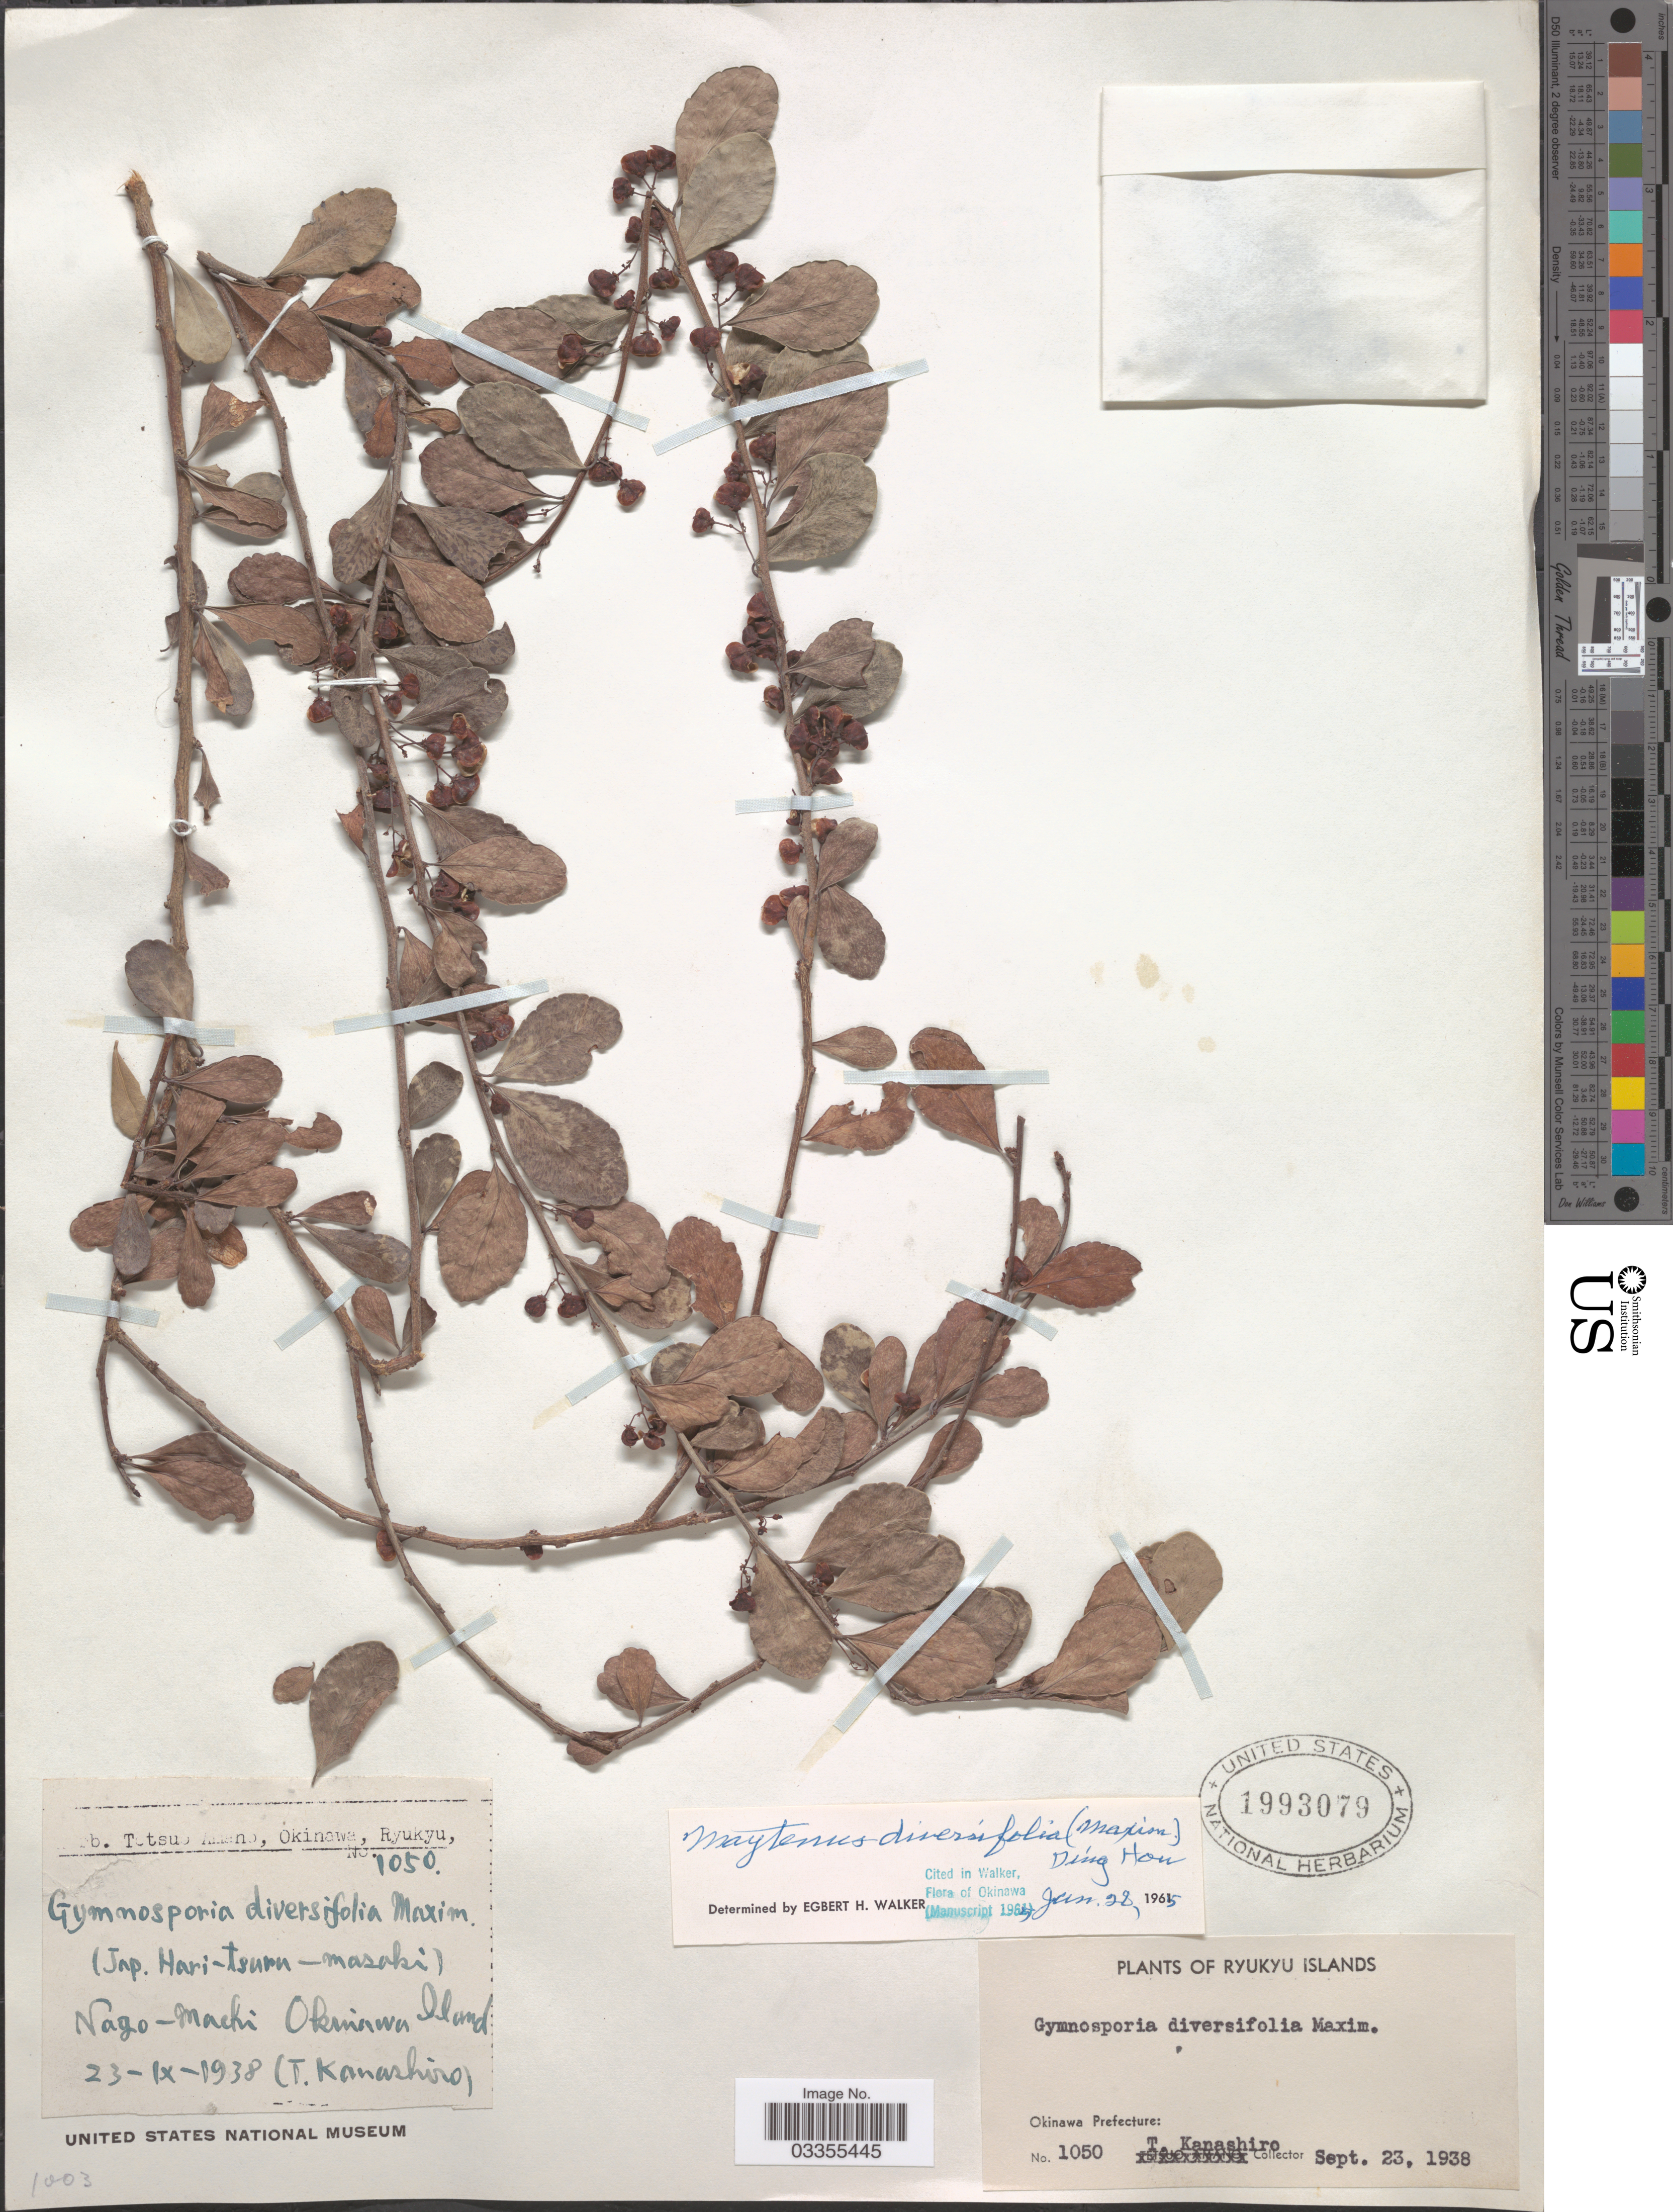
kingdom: Plantae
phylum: Tracheophyta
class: Magnoliopsida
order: Celastrales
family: Celastraceae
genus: Gymnosporia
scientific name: Gymnosporia diversifolia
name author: Maxim.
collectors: T. Kanashiro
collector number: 1050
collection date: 1938-09-23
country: Japan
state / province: Okinawa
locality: Ryukyu Islands. Okinawa Prefecture: Nago-machi. Okinawa Island.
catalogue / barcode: US 1993079